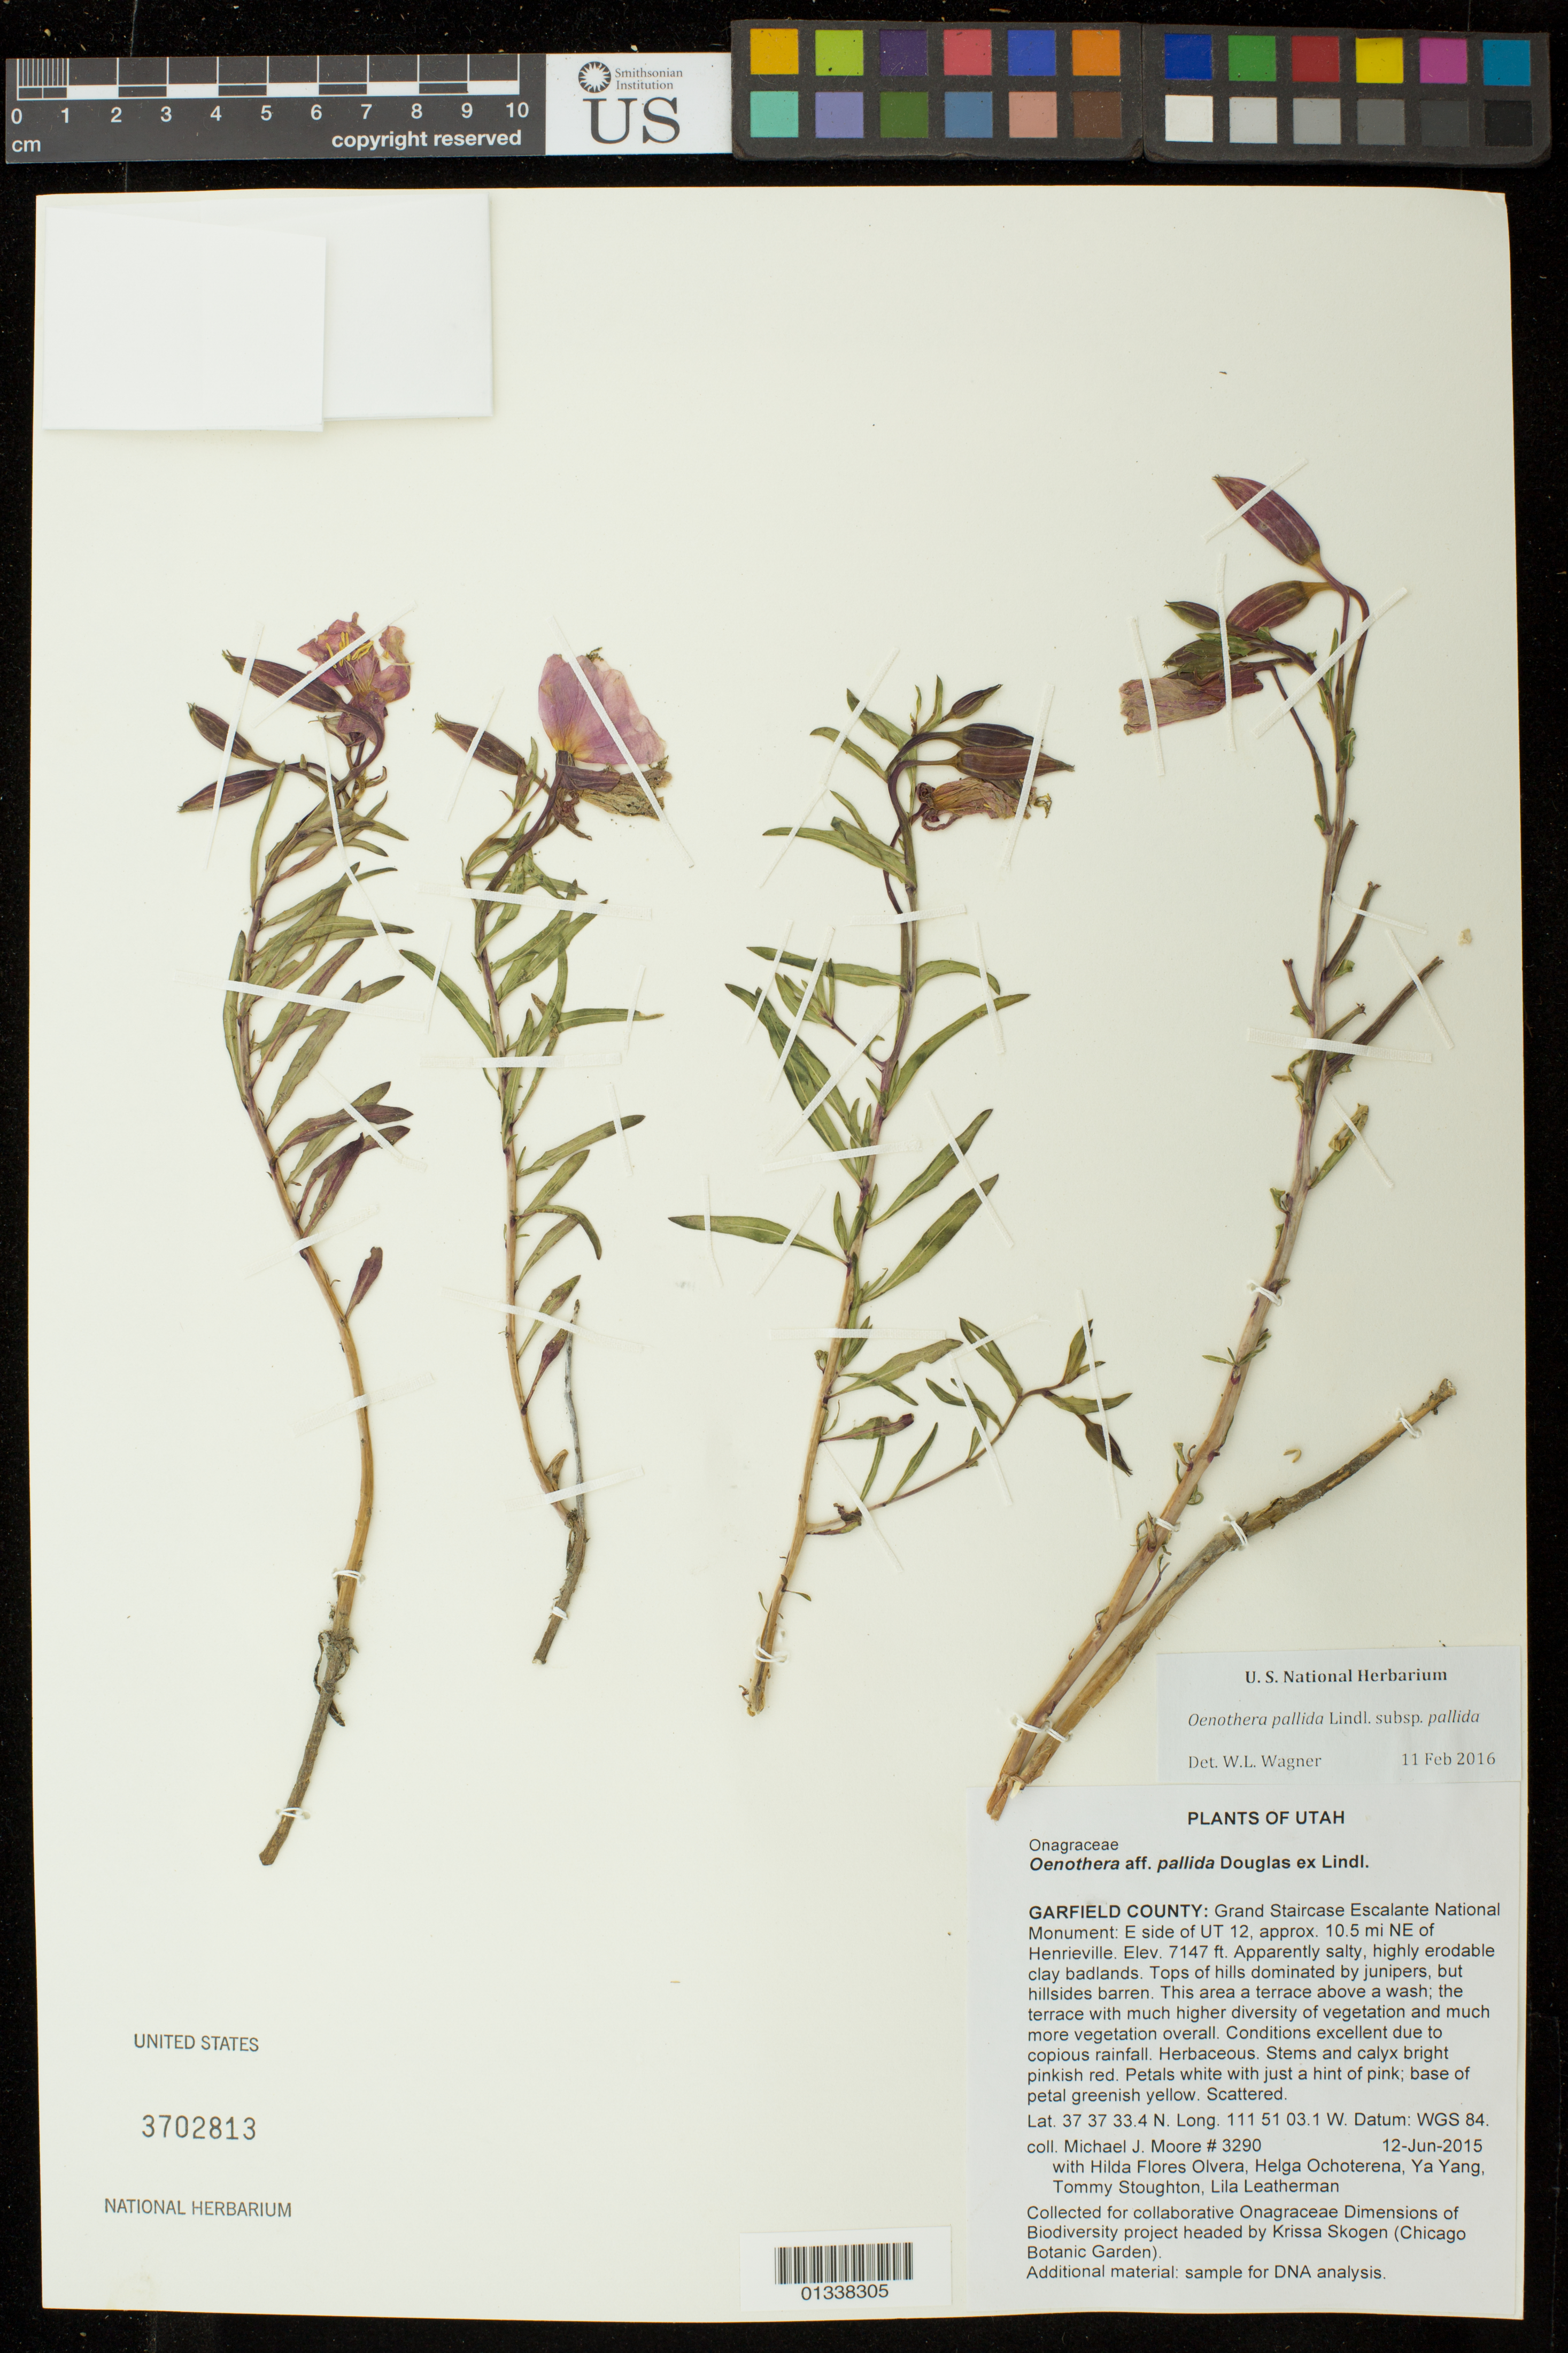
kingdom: Plantae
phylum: Tracheophyta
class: Magnoliopsida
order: Myrtales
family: Onagraceae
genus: Oenothera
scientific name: Oenothera pallida subsp. pallida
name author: Lindl.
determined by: Wagner, W. L., (BOT), Smithsonian Institution - National Museum of Natural History (UNITED STATES)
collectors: M. J. Moore, H. Flores Olvera, H. Ochoterena-B., Y. Yang, T. Stoughton & L. Leatherman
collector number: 3290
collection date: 2015-06-12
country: United States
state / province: Utah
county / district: Garfield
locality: Grand Staircase Escalante National Monument: E side of UT 12, approx. 10.5 mi NE of Henrieville.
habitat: Apparently salty, highly erodable clay badlands. Tops of hills dominated by junipers, but hillsides barren. This area a terrace above a wash; the terrace with much higher diversity of vegetation and much more vegetation overall. Conditions excellent due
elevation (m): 2178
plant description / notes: Collected for collaborative Onagraceae Dimensions of Biodiversity project headed by Krissa Skogen (Chicago Botanic Garden).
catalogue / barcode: US 3702813